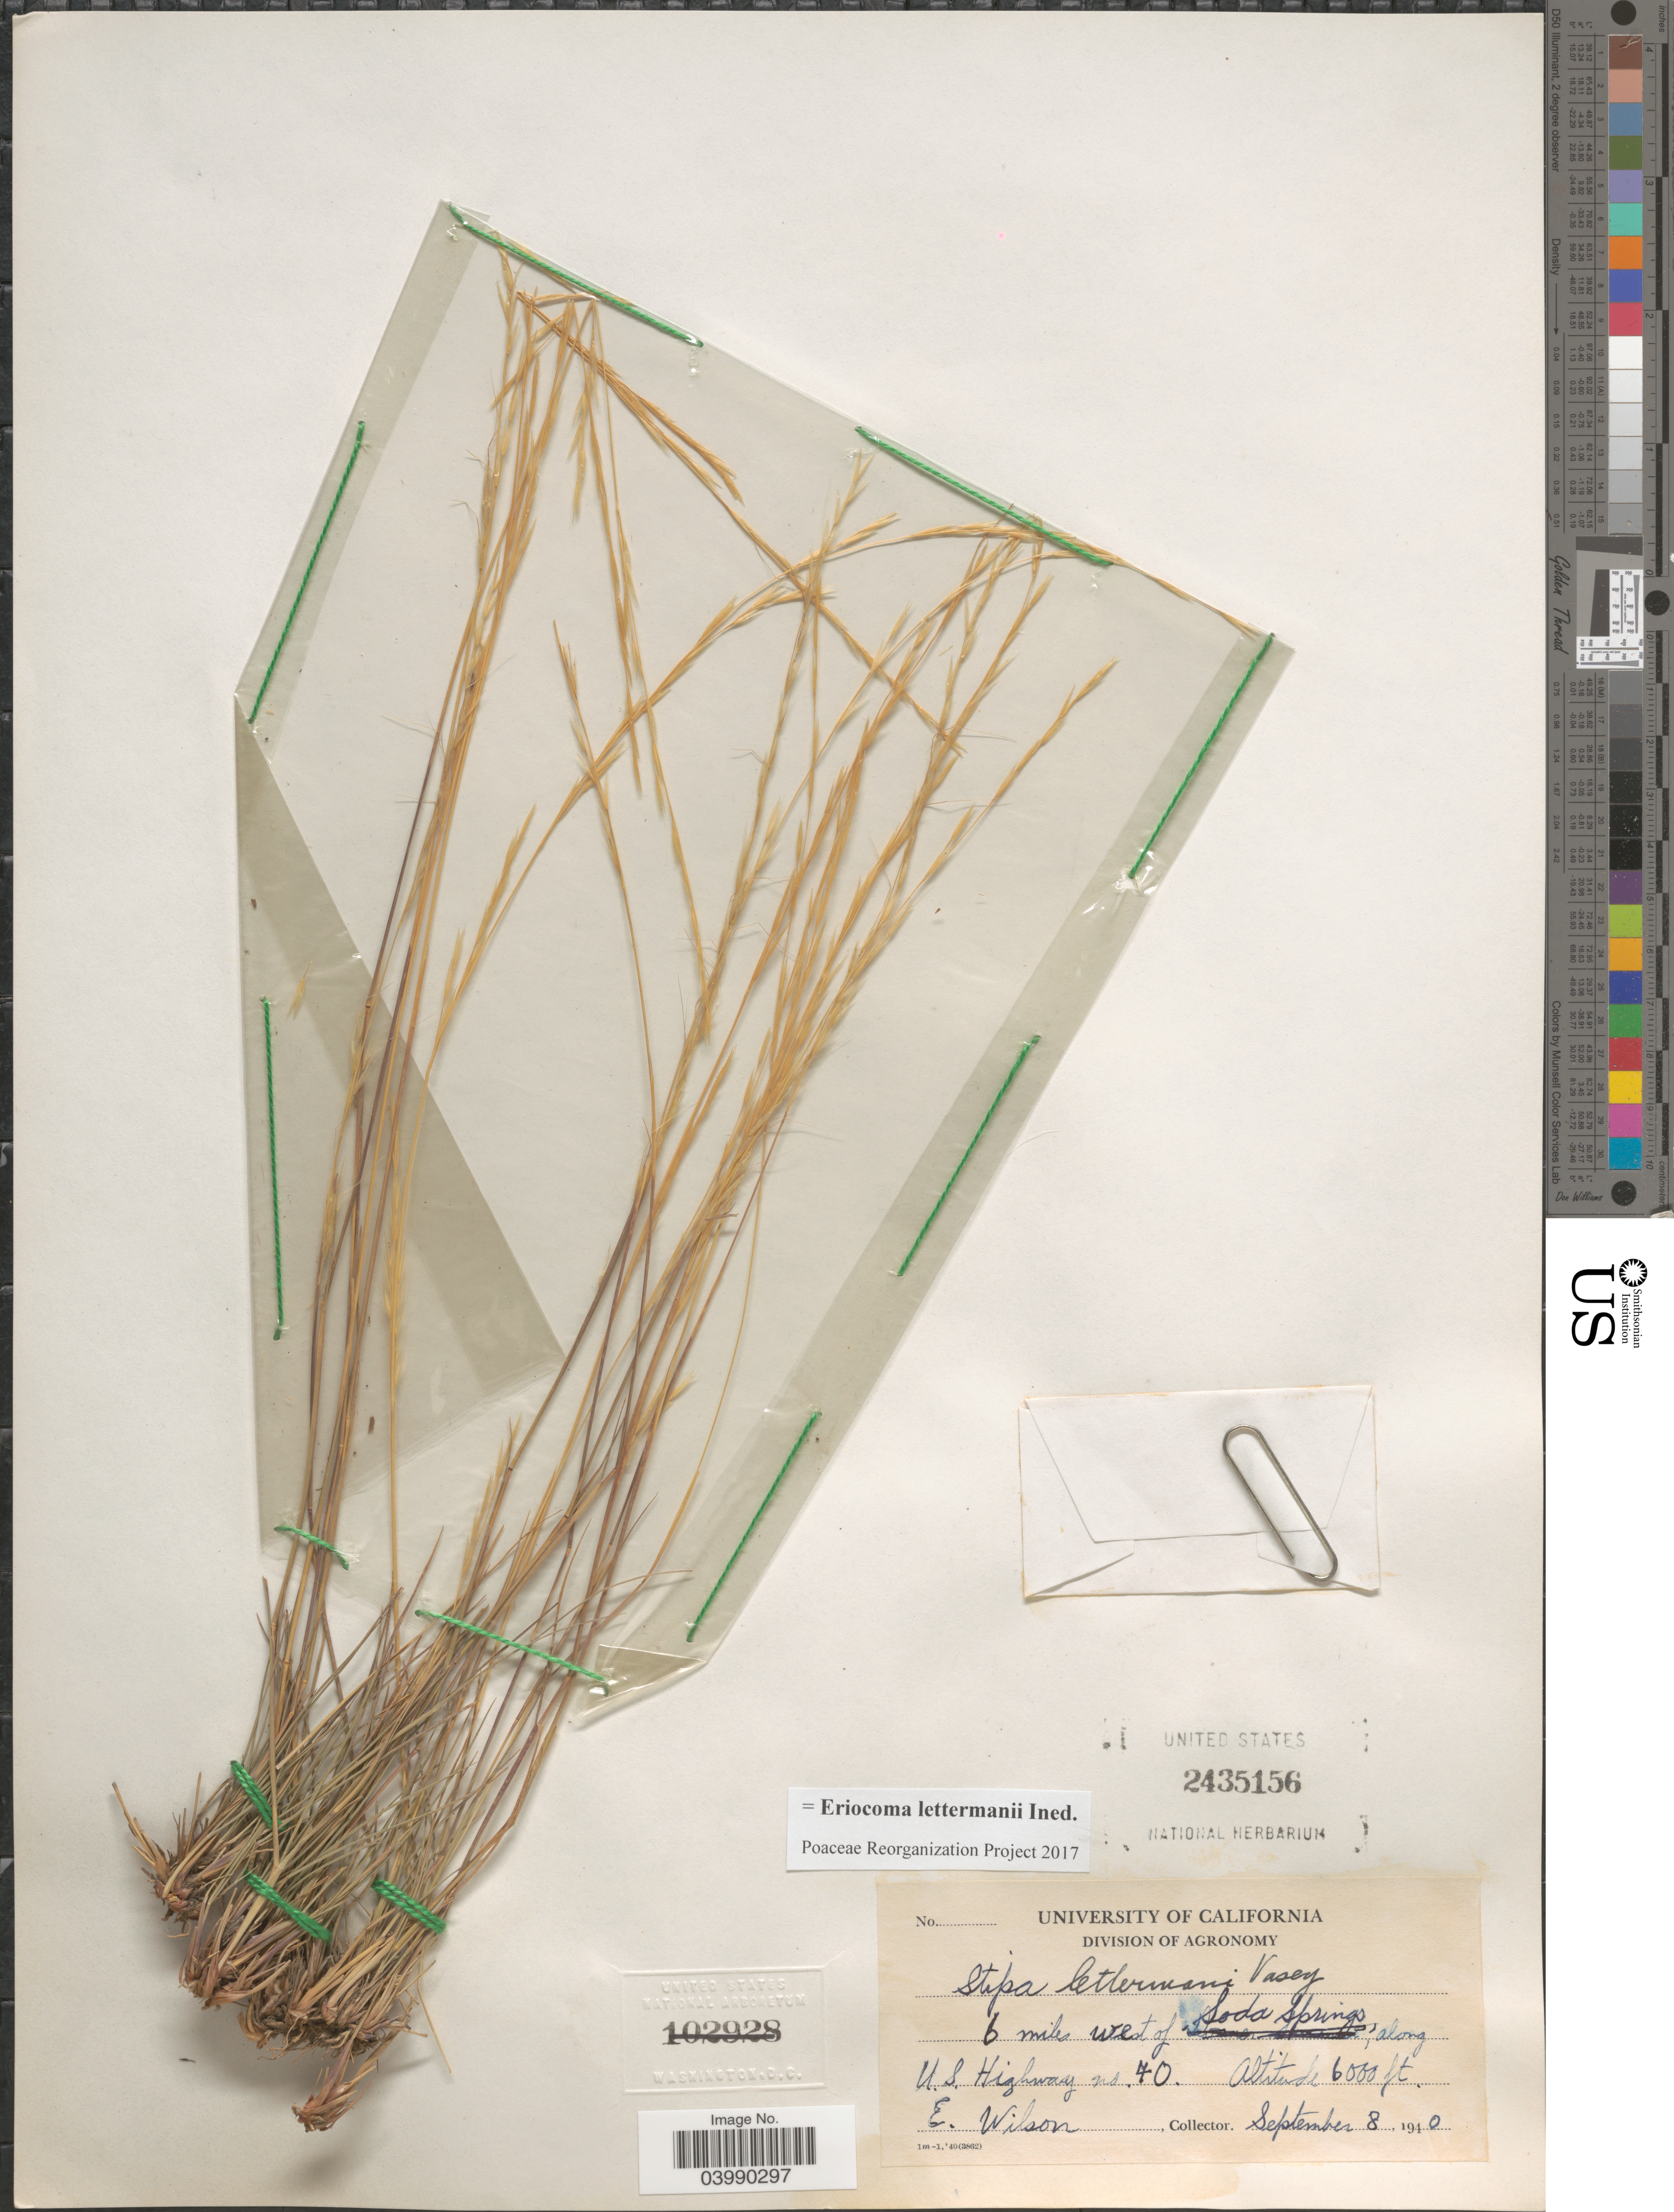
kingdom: Plantae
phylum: Tracheophyta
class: Liliopsida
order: Poales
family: Poaceae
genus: Eriocoma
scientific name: Eriocoma lettermanii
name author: (Vasey) Romasch.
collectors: E. Wilson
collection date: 1940-09-08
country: United States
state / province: California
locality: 6 miles West of Soda Springs, along U. S. Highway no. 40.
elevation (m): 1829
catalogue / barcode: US 2435156